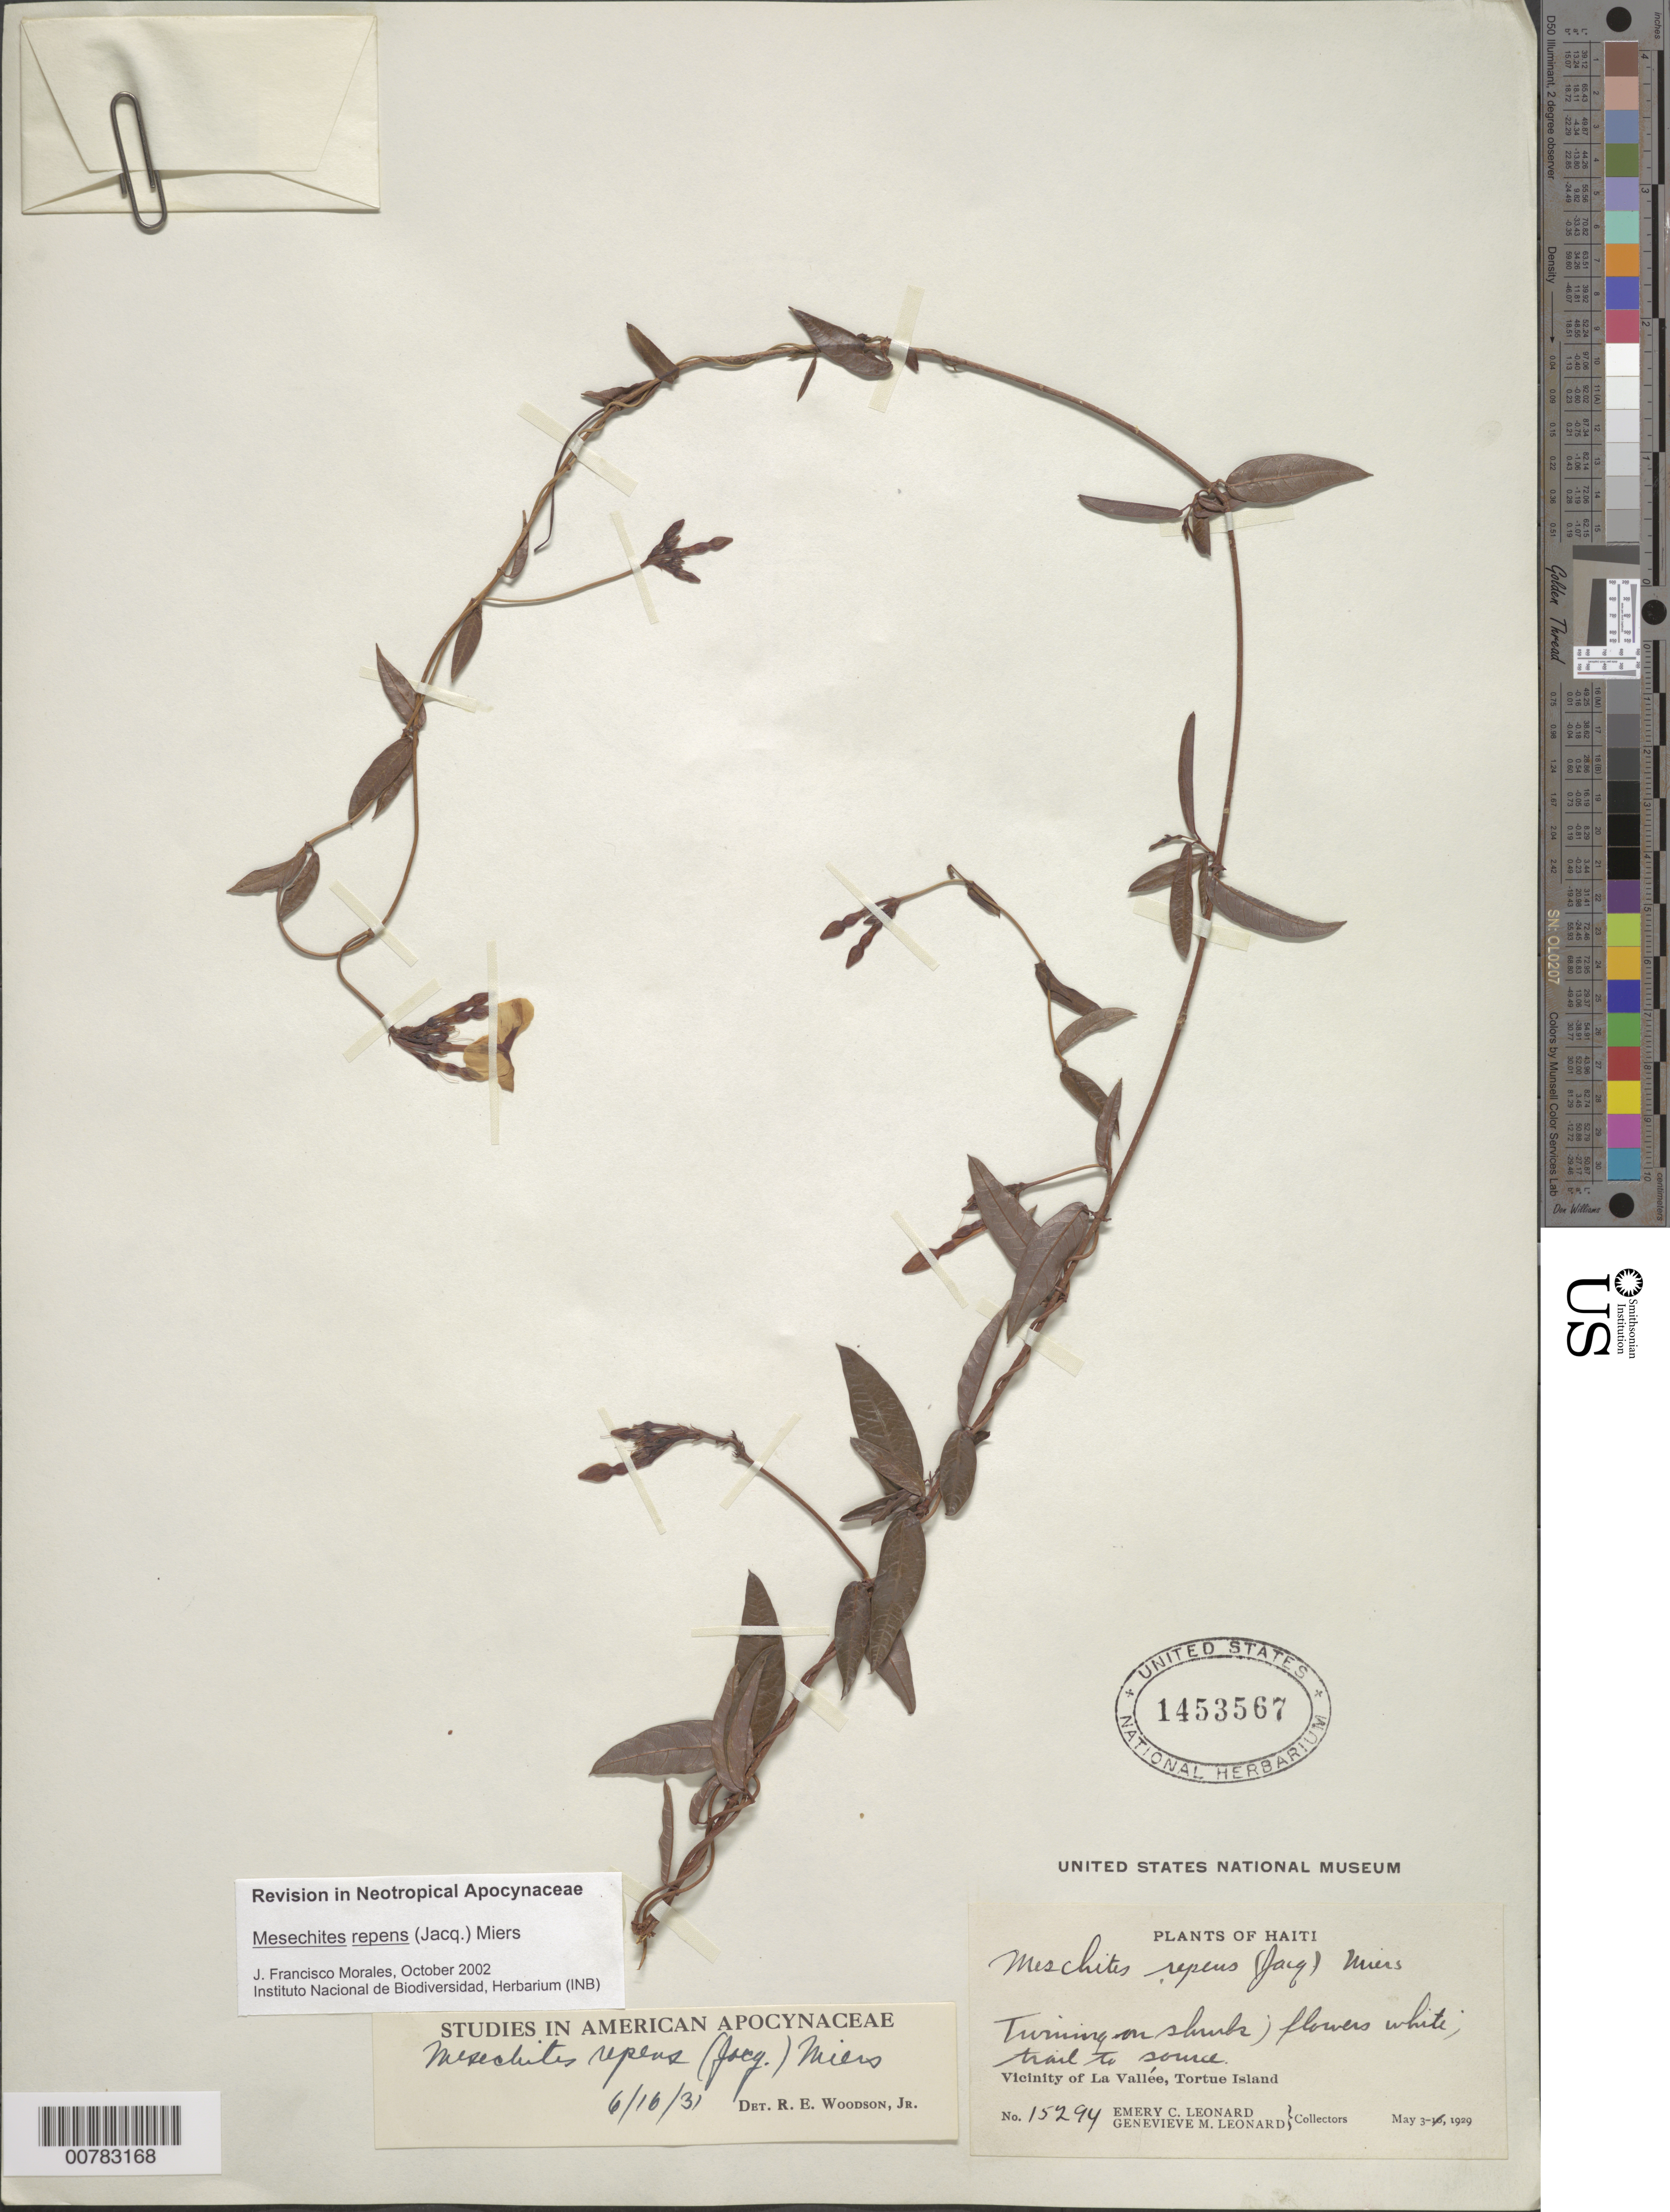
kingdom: Plantae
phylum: Tracheophyta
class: Magnoliopsida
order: Gentianales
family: Apocynaceae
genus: Mesechites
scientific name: Mesechites repens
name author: (Jacq.) Miers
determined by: Morales, J. F.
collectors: E. C. Leonard & G. M. Leonard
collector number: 15294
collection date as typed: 03 May 1929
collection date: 1929-05-03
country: Haiti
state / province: Nord-Óuest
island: Île de la Tortue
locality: Tortue Island, vicinity of La Vallée, trail to source.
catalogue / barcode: US 1453567